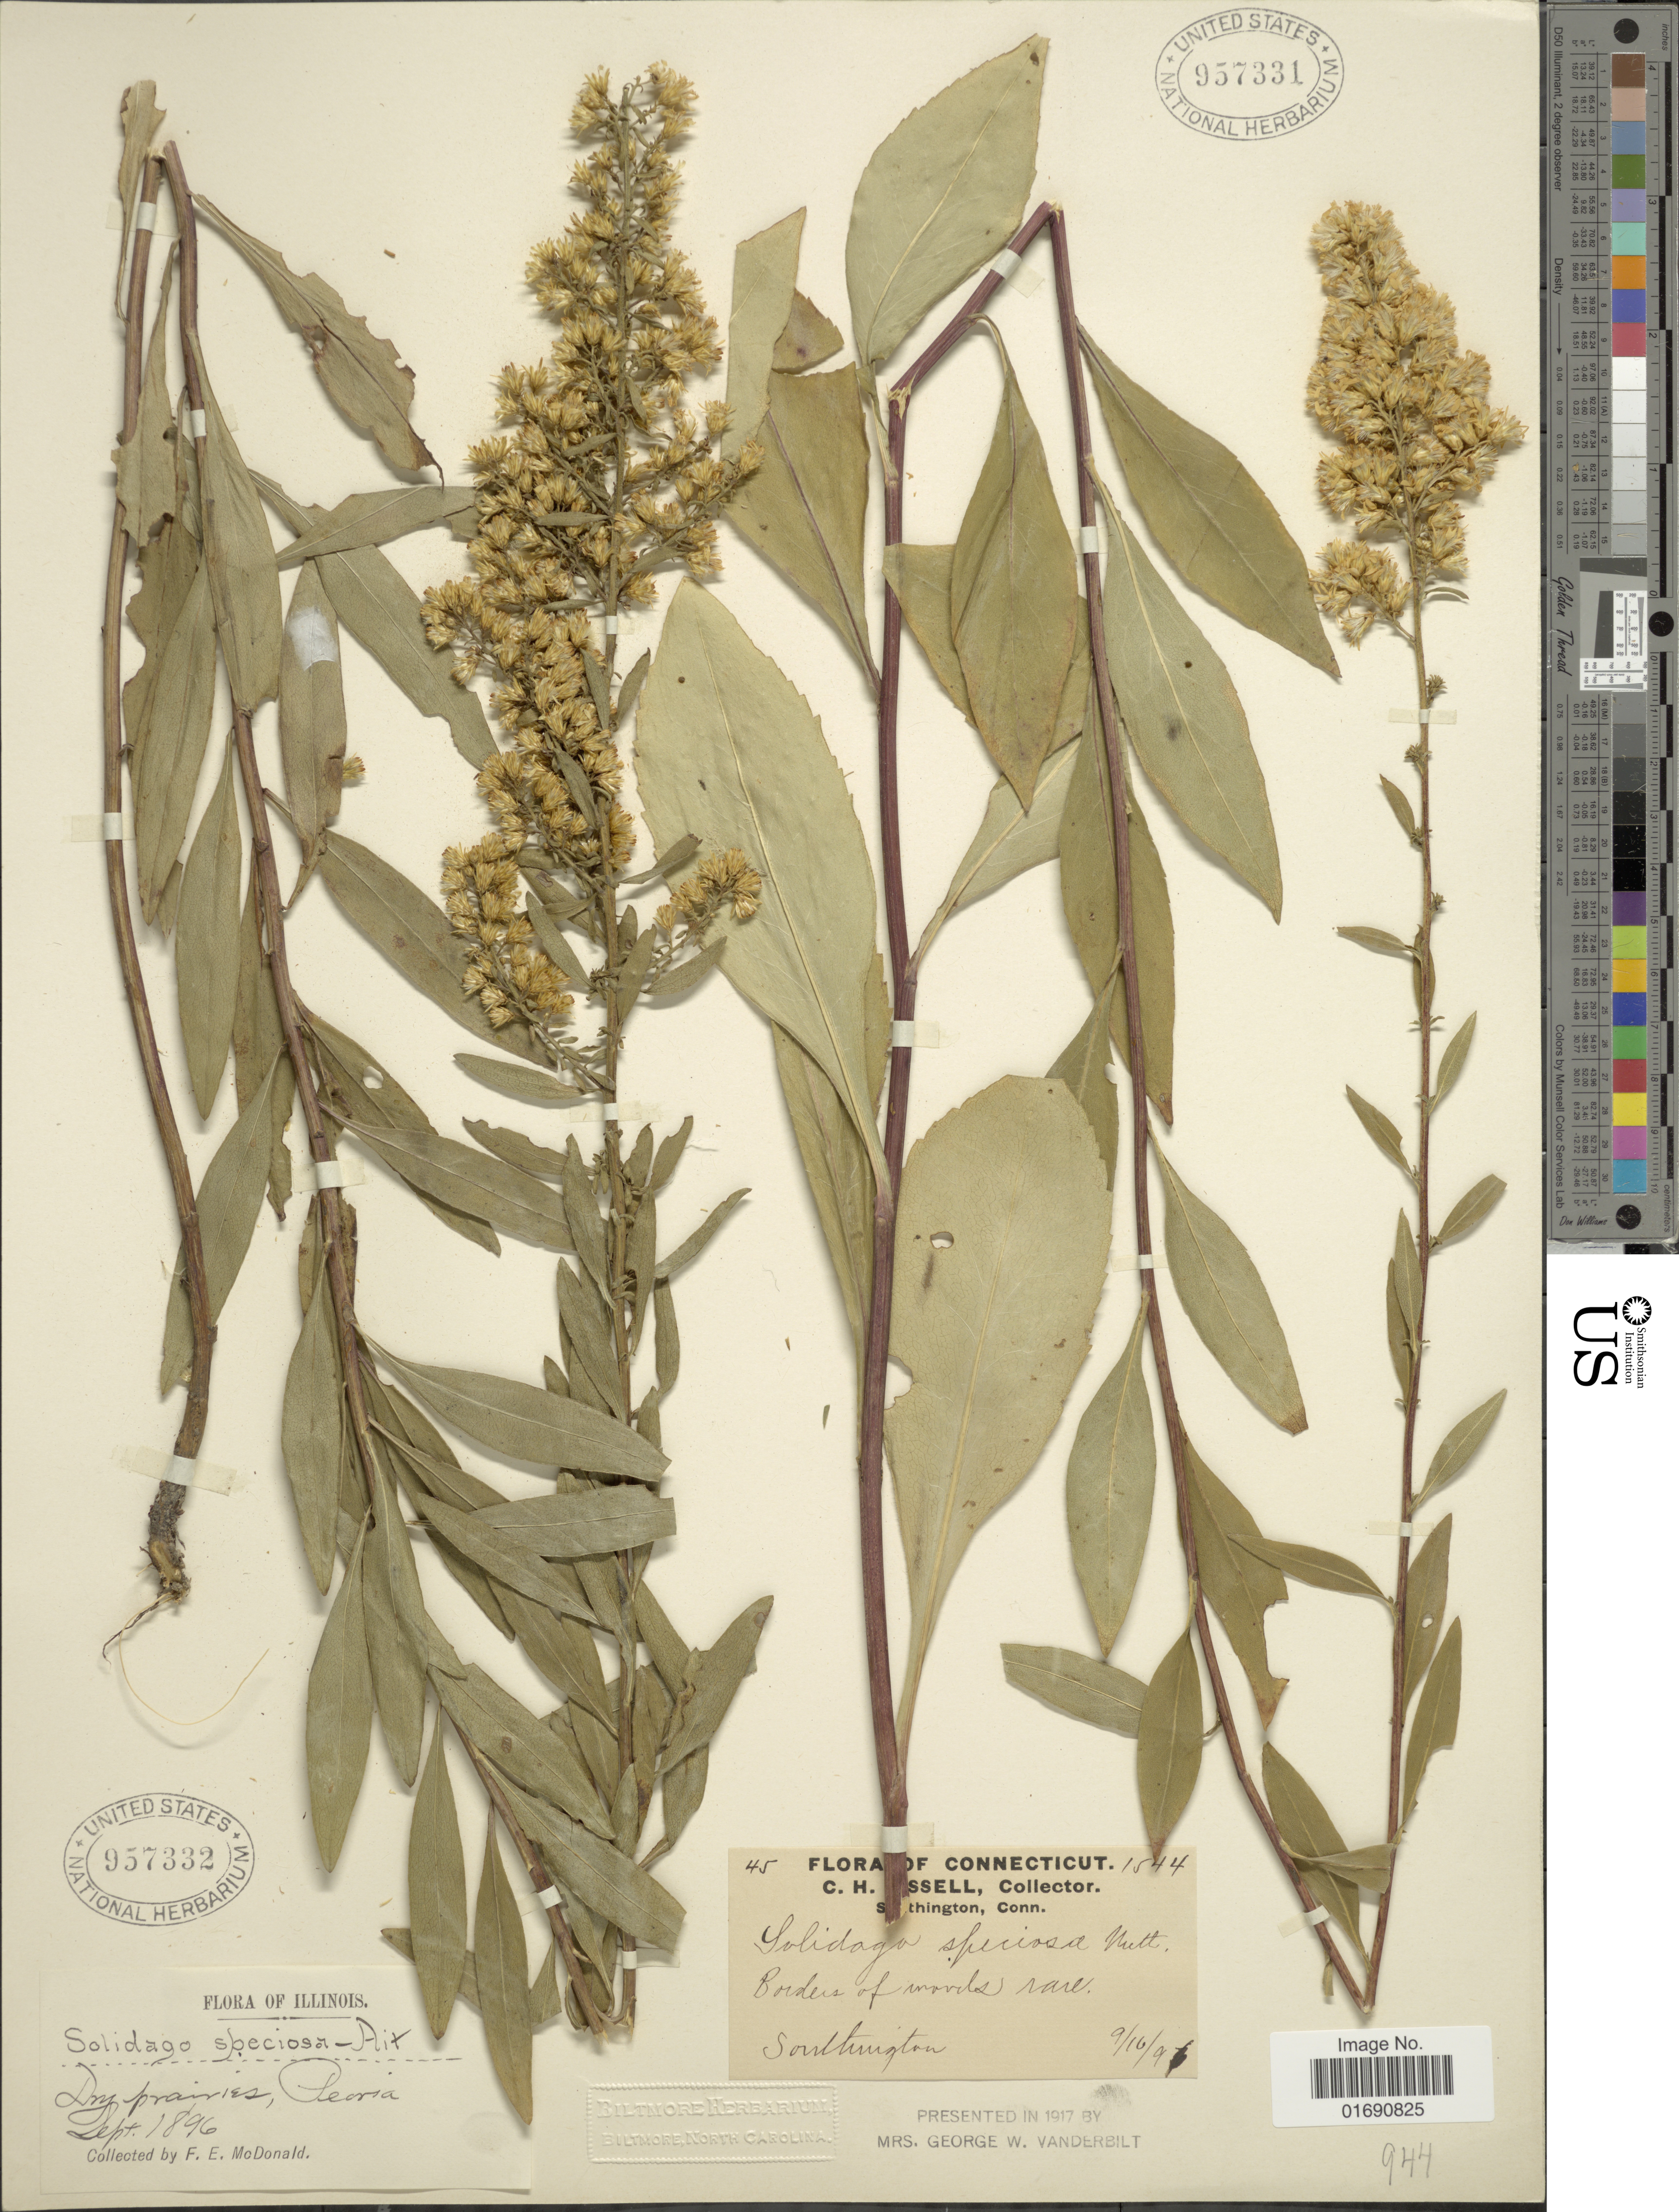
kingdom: Plantae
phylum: Tracheophyta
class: Magnoliopsida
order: Asterales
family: Asteraceae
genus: Solidago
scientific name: Solidago speciosa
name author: Nutt.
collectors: F. E. McDonald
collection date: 1896-09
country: United States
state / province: Illinois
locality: Dry prairies, Peoria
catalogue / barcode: US 957332